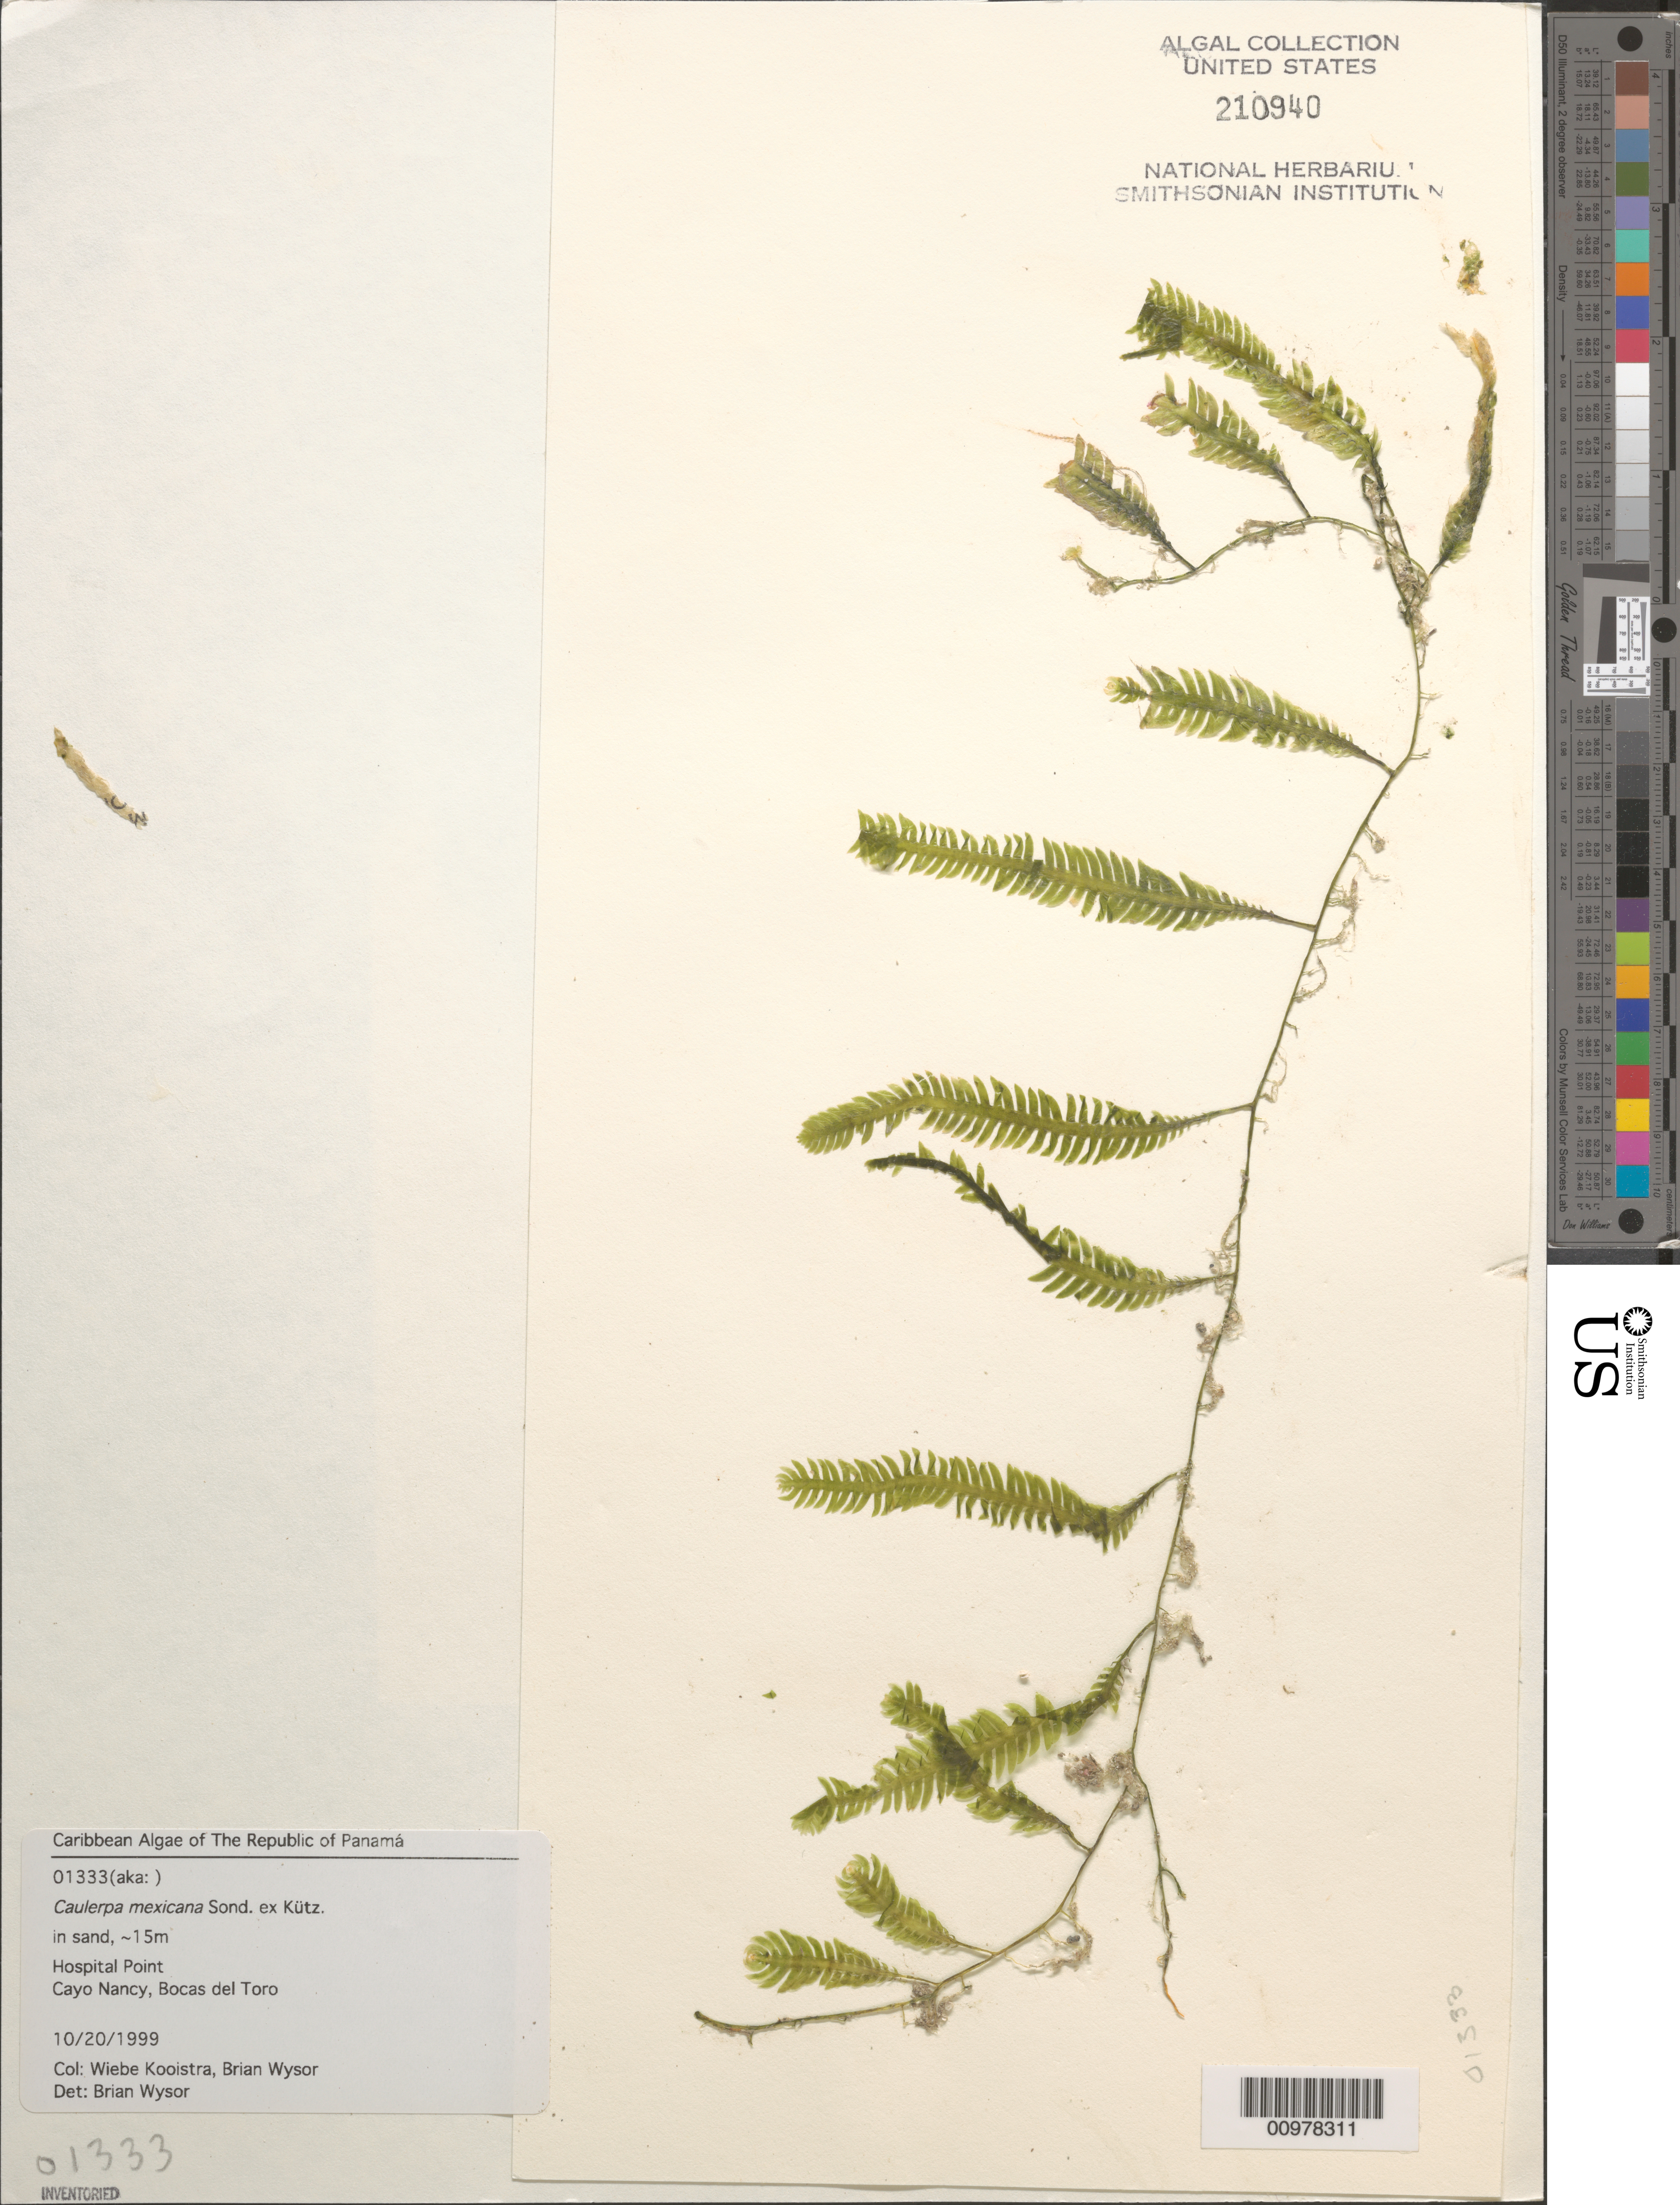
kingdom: Plantae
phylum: Chlorophyta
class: Ulvophyceae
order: Bryopsidales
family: Caulerpaceae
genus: Caulerpa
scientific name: Caulerpa mexicana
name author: Sond. ex Kütz.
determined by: Wysor, B.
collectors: B. Wysor & W. Kooistra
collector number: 01333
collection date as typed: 20 Oct 1999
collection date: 1999-10-20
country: Panama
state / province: Bocas del Toro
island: Cayo Nancy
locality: Hospital Point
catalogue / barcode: US 210940